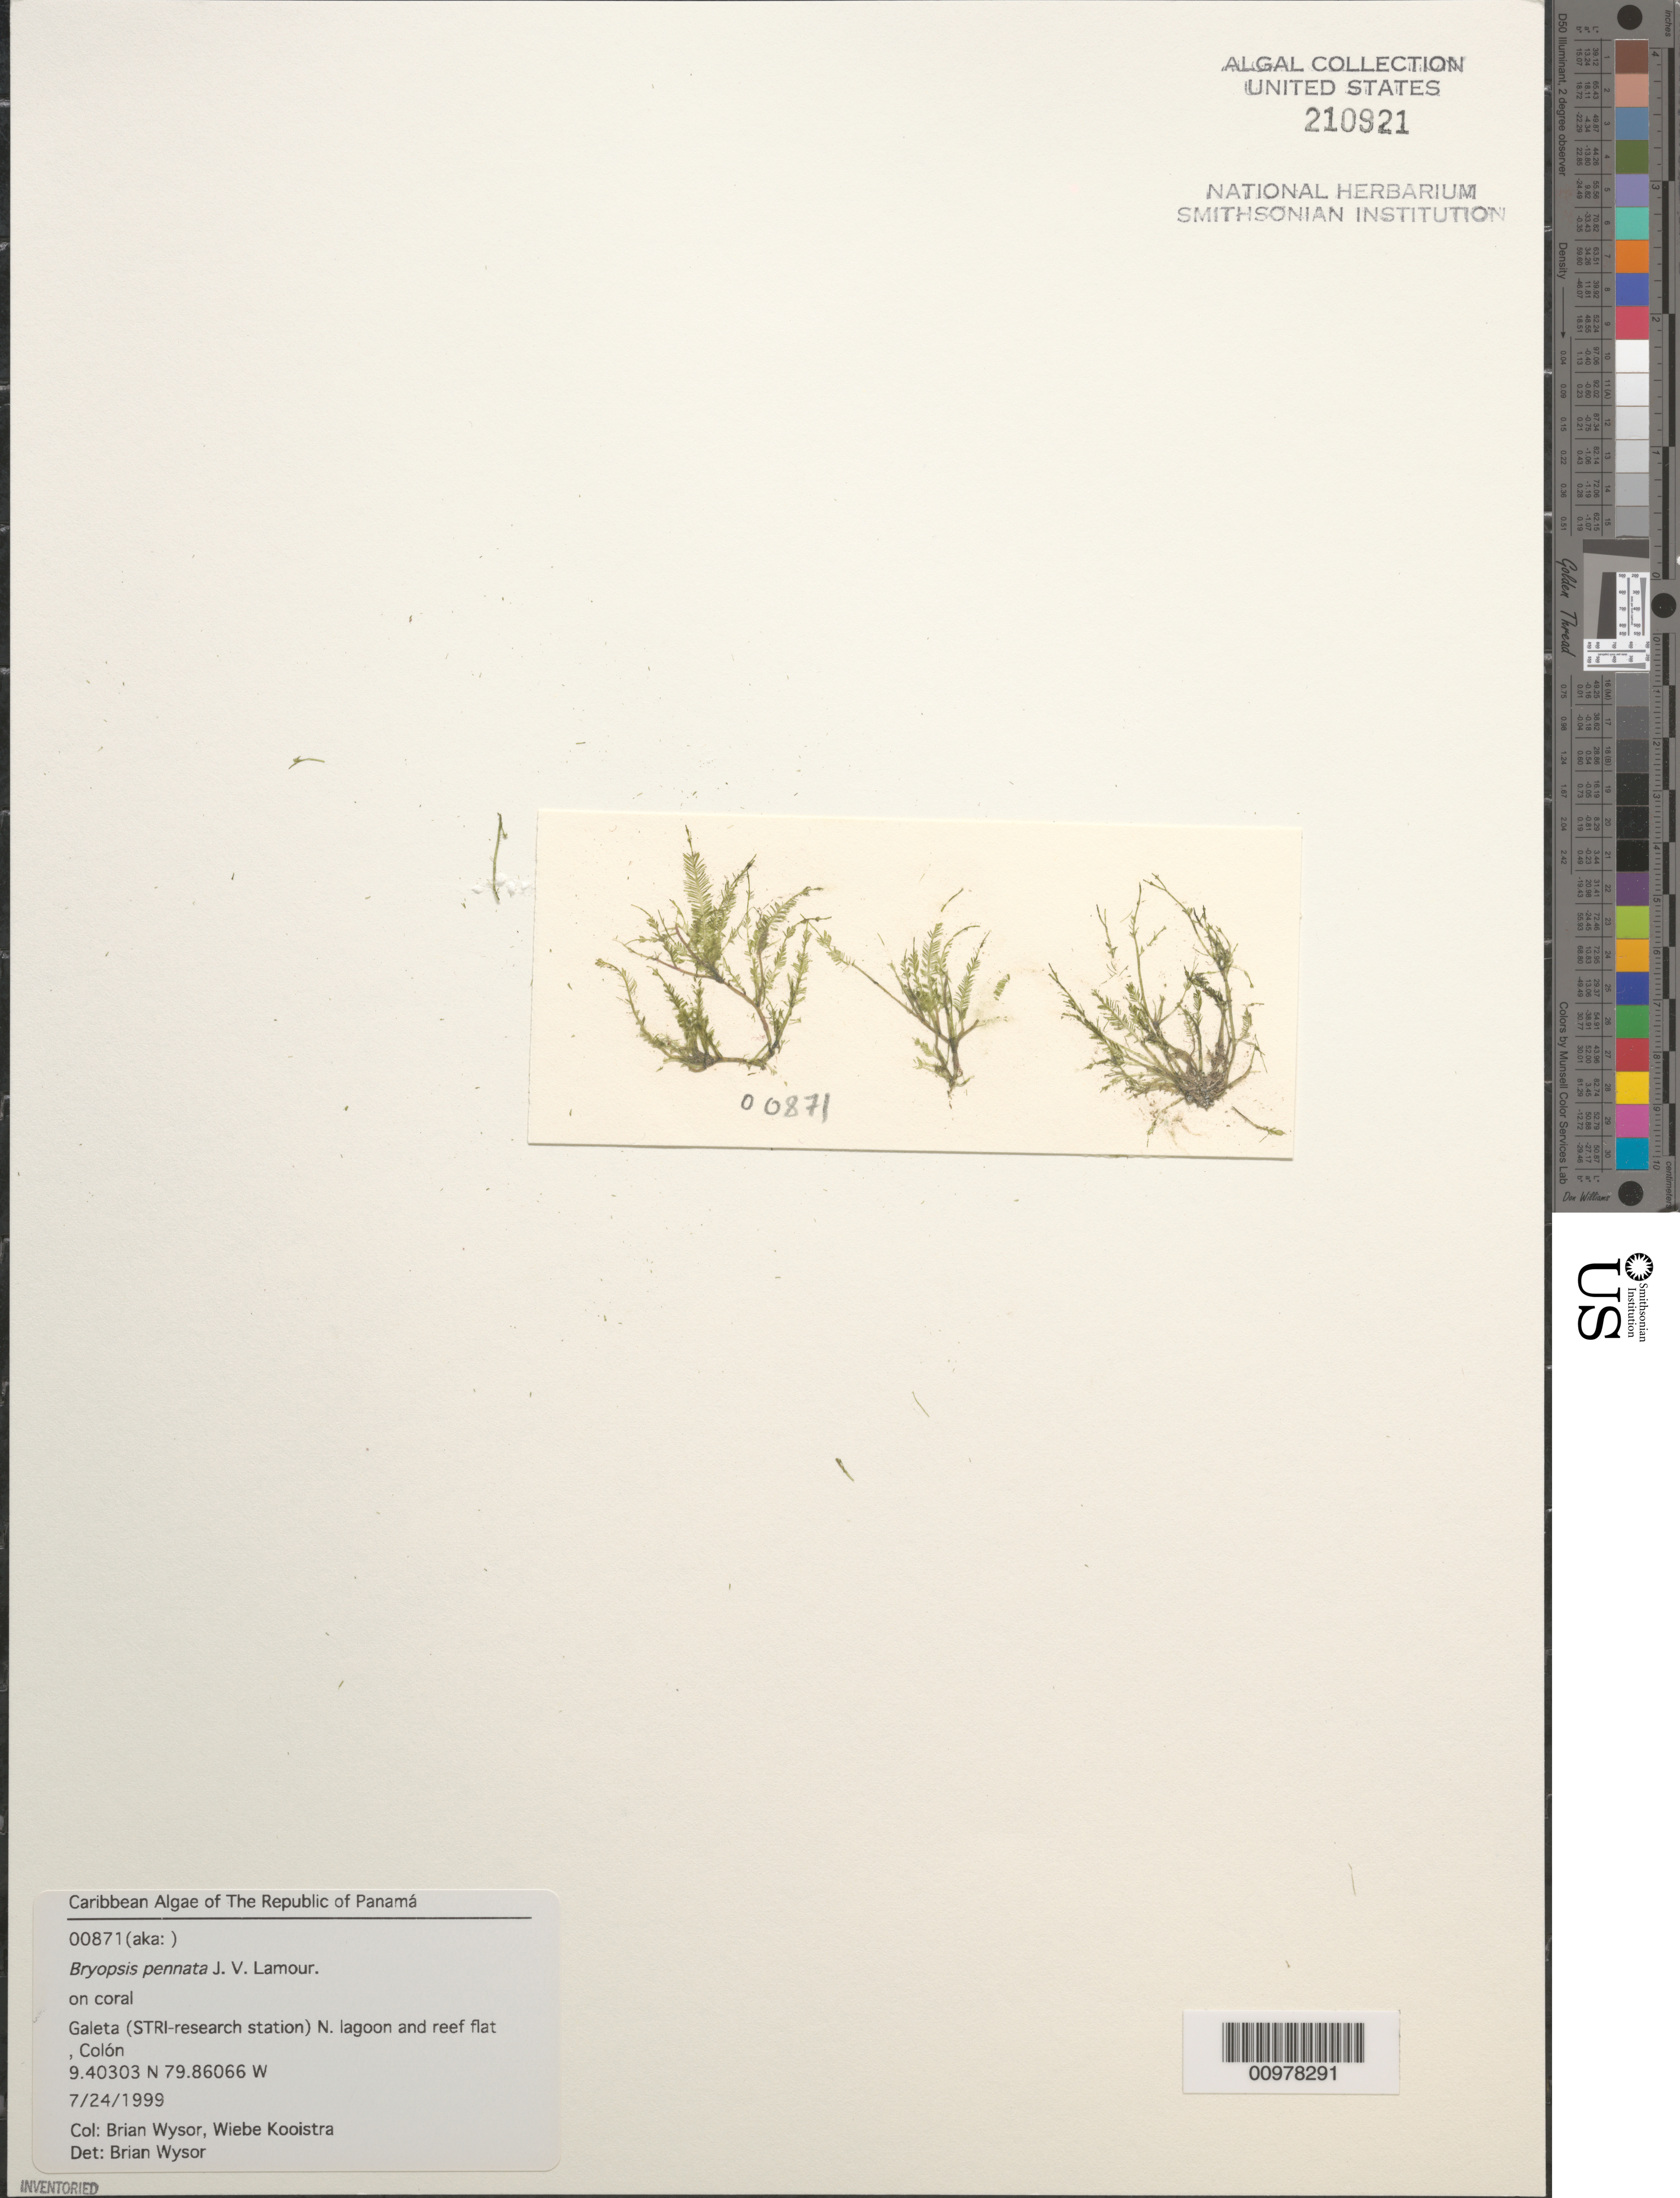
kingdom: Plantae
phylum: Chlorophyta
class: Ulvophyceae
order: Bryopsidales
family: Bryopsidaceae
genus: Bryopsis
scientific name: Bryopsis pennata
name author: J.V.Lamouroux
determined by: Wysor, B.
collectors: B. Wysor & W. Kooistra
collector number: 00871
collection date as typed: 24 Jul 1999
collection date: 1999-07-24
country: Panama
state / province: Colón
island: Galeta Island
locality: STRI (Smithsonian Tropical Research Institute) research station north lagoon and reef flat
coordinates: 9.40303 N, 79.86066 W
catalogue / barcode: US 210921